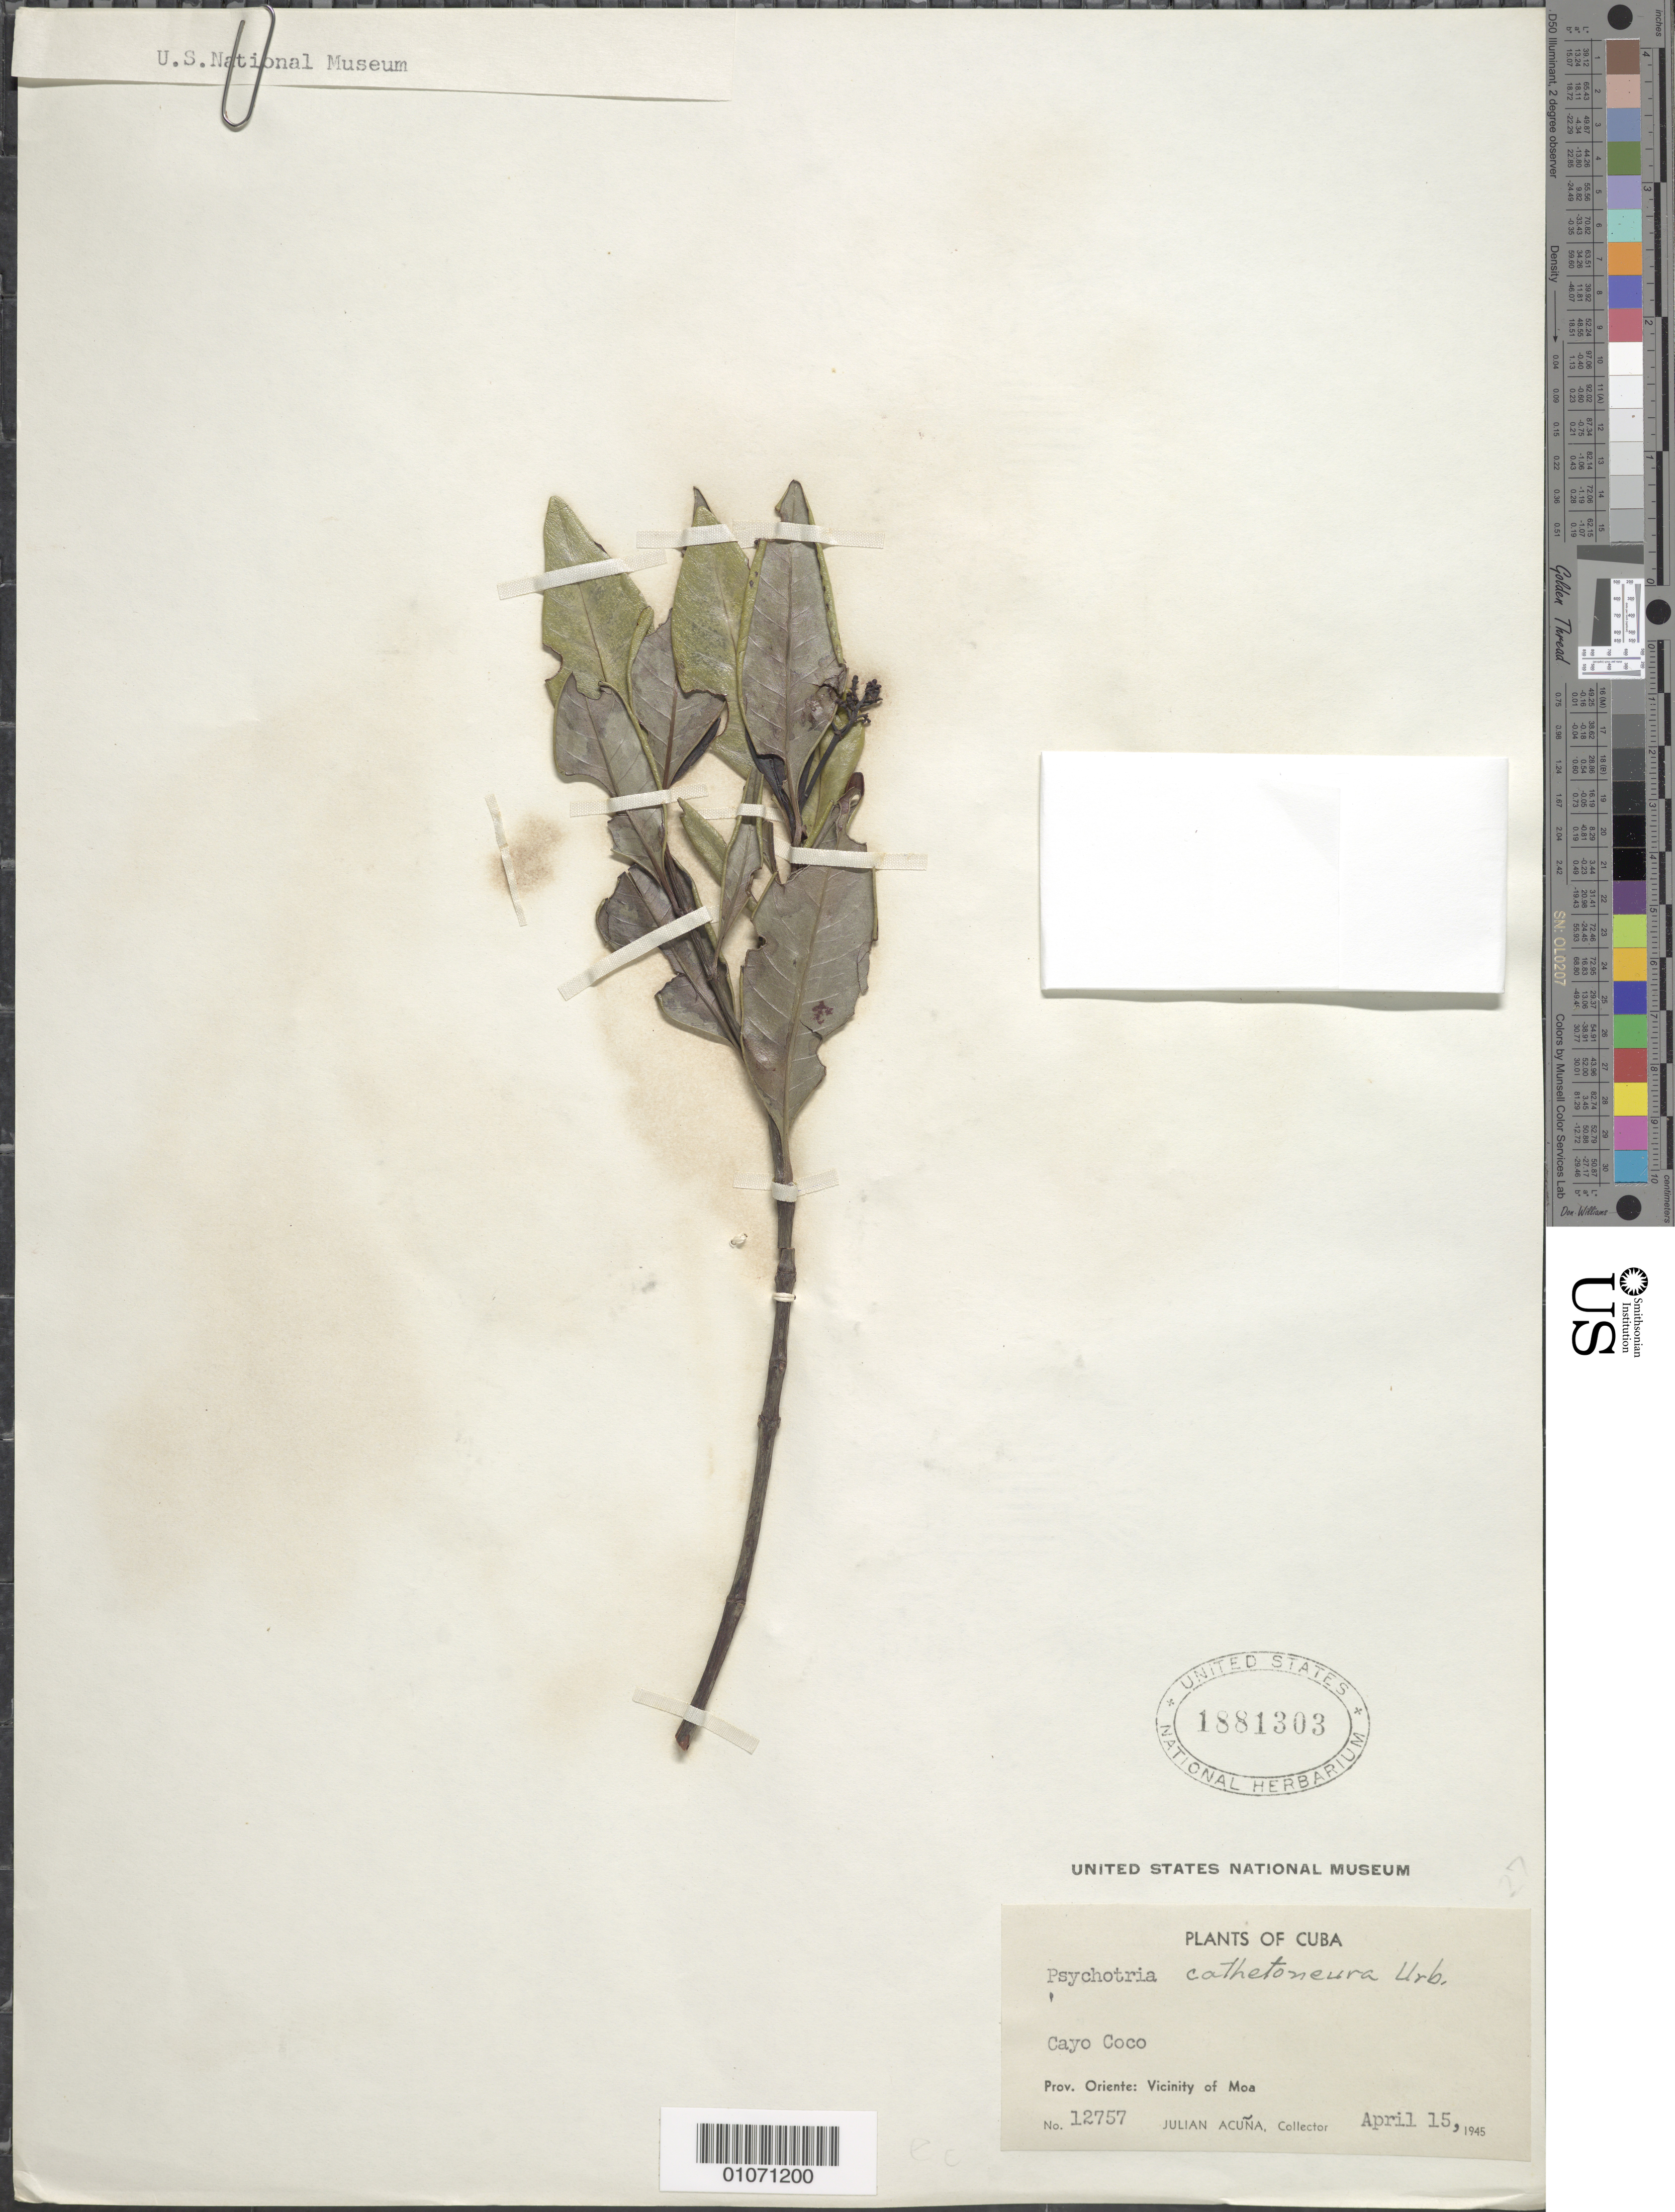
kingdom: Plantae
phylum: Tracheophyta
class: Magnoliopsida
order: Gentianales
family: Rubiaceae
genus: Psychotria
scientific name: Psychotria cathetoneura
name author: Urb.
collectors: J. Acuña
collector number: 12757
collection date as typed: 15 Apr 1945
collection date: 1945-04-15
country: Cuba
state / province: Holguín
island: Cuba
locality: Moa vicinity; Cay Coco [Oriente]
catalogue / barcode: US 1881303